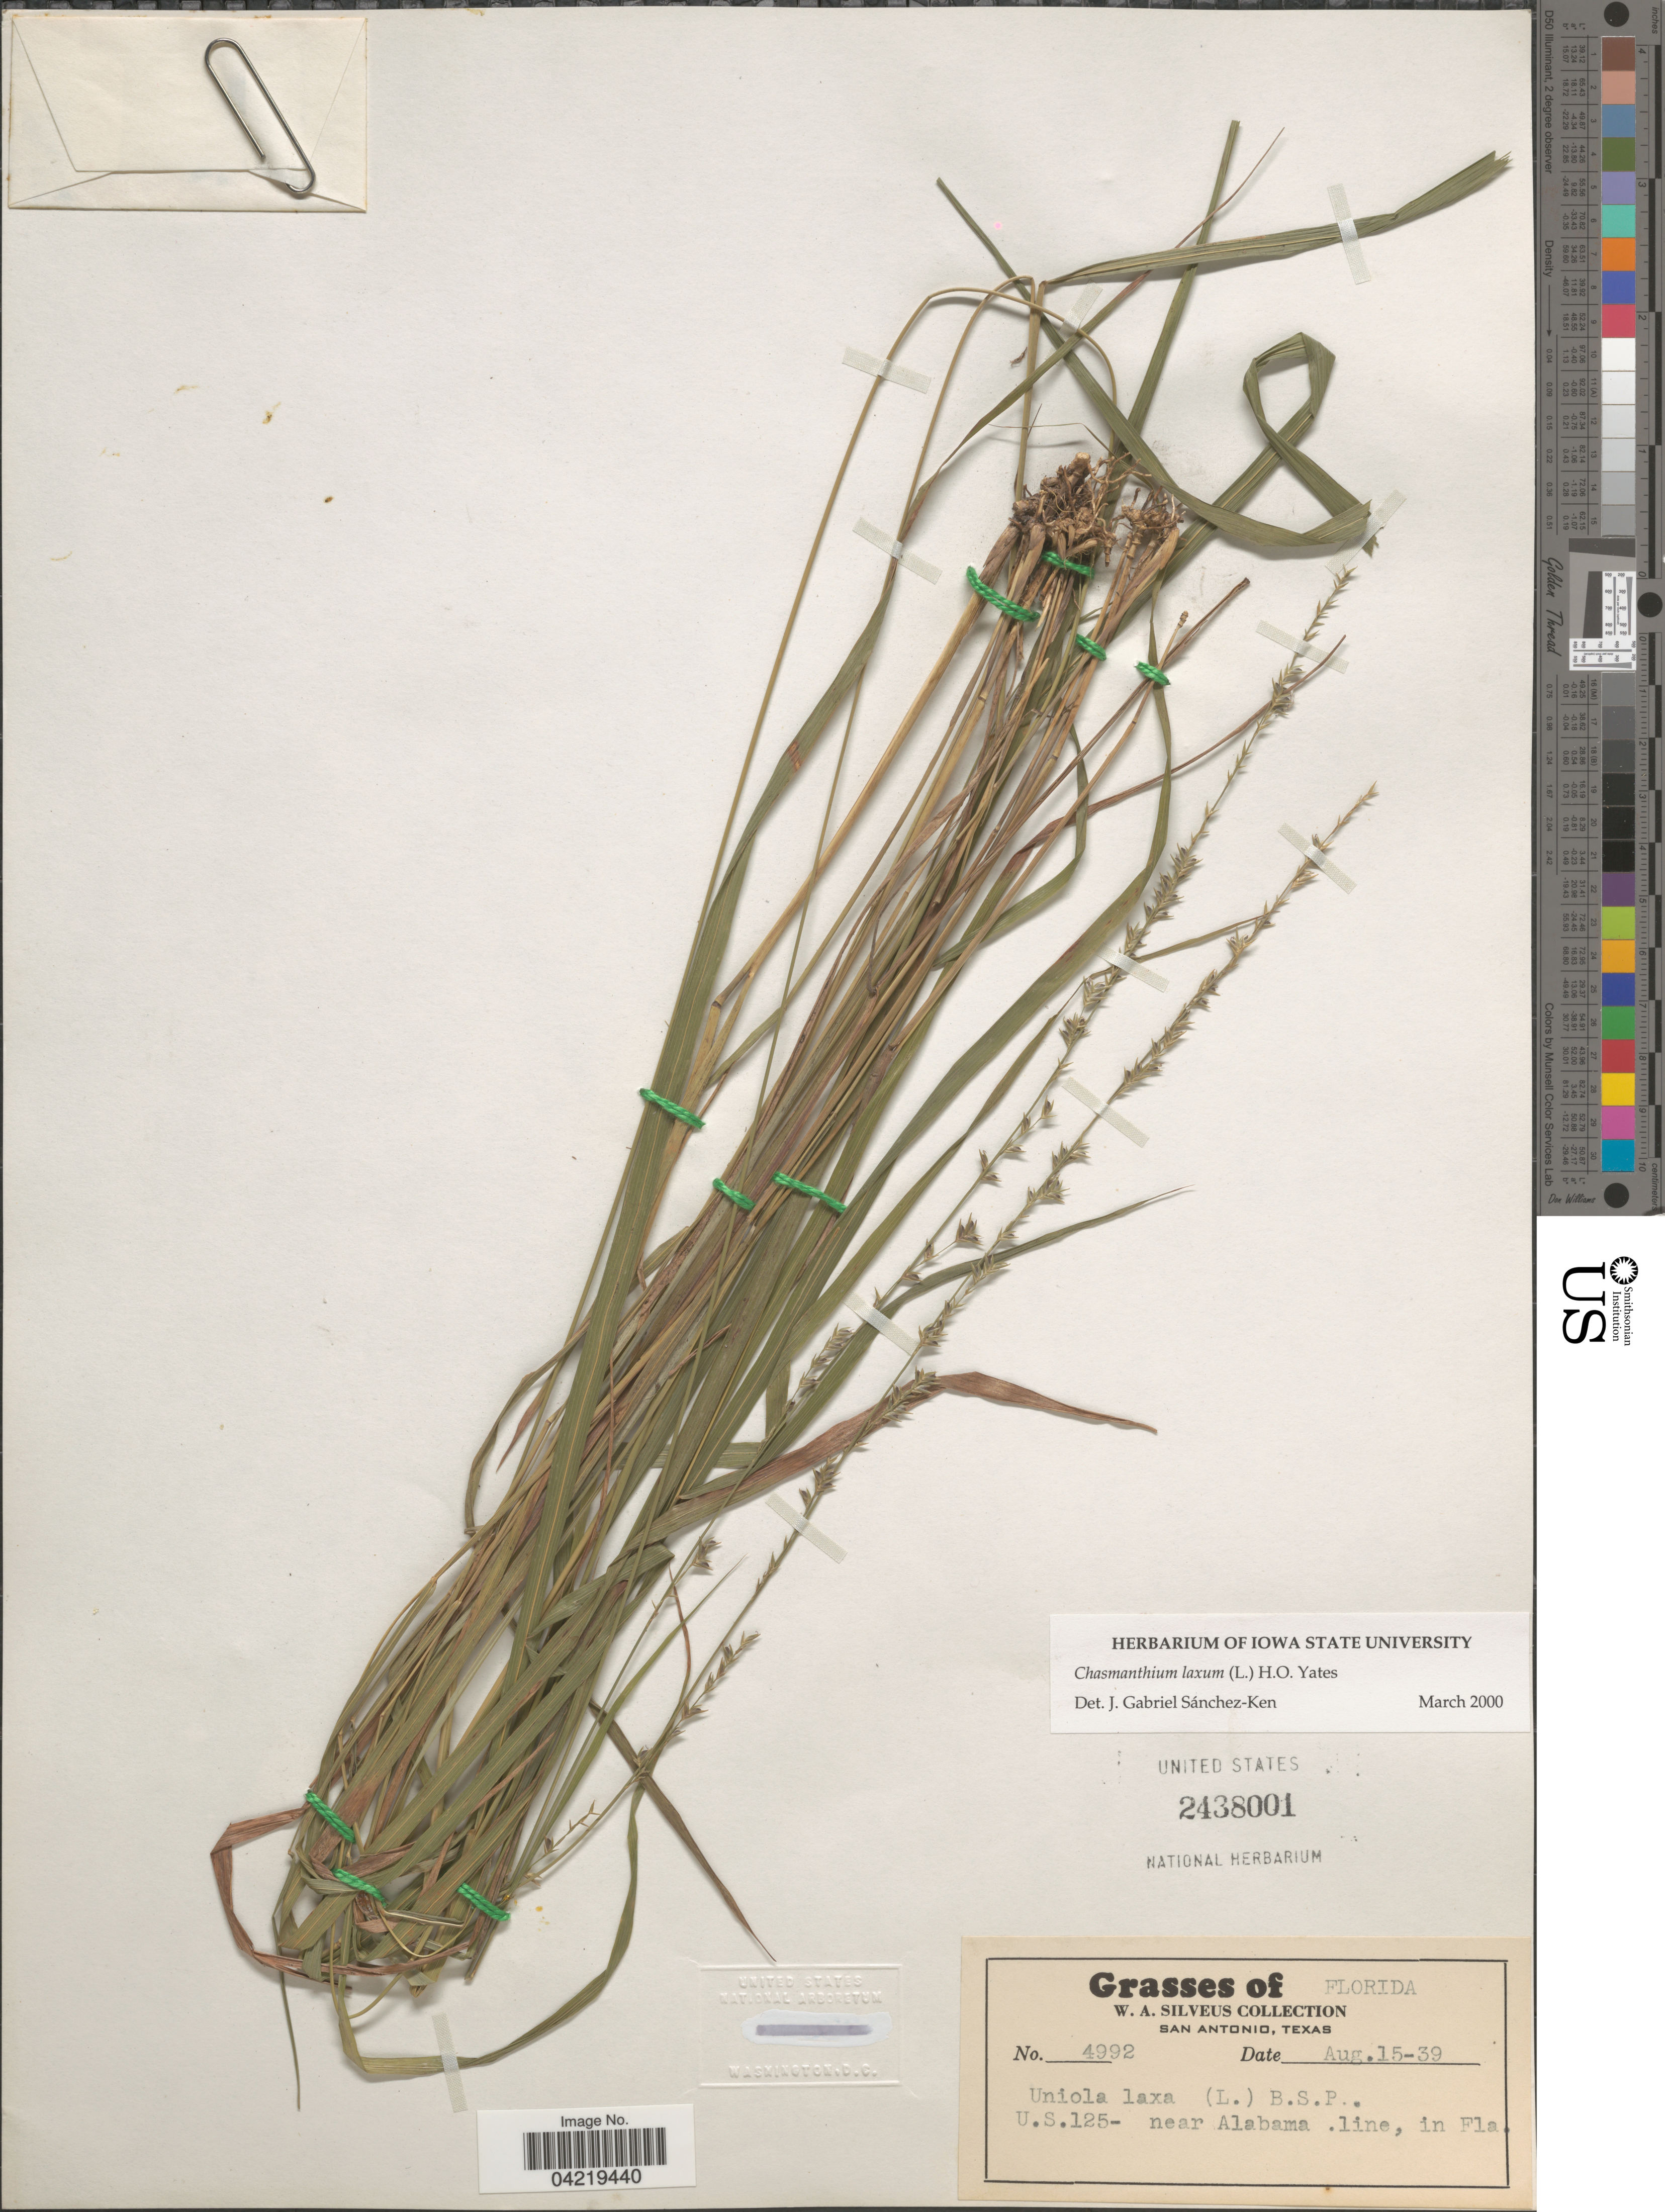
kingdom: Plantae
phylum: Tracheophyta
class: Liliopsida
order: Poales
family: Poaceae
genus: Chasmanthium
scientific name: Chasmanthium laxum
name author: (L.) H.O. Yates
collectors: W. Silveus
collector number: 4992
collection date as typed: Transcribed d/m/y: 15/8/39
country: United States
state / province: Florida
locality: U.S.125- near Alabama .line, in Fla.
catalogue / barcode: US 2438001